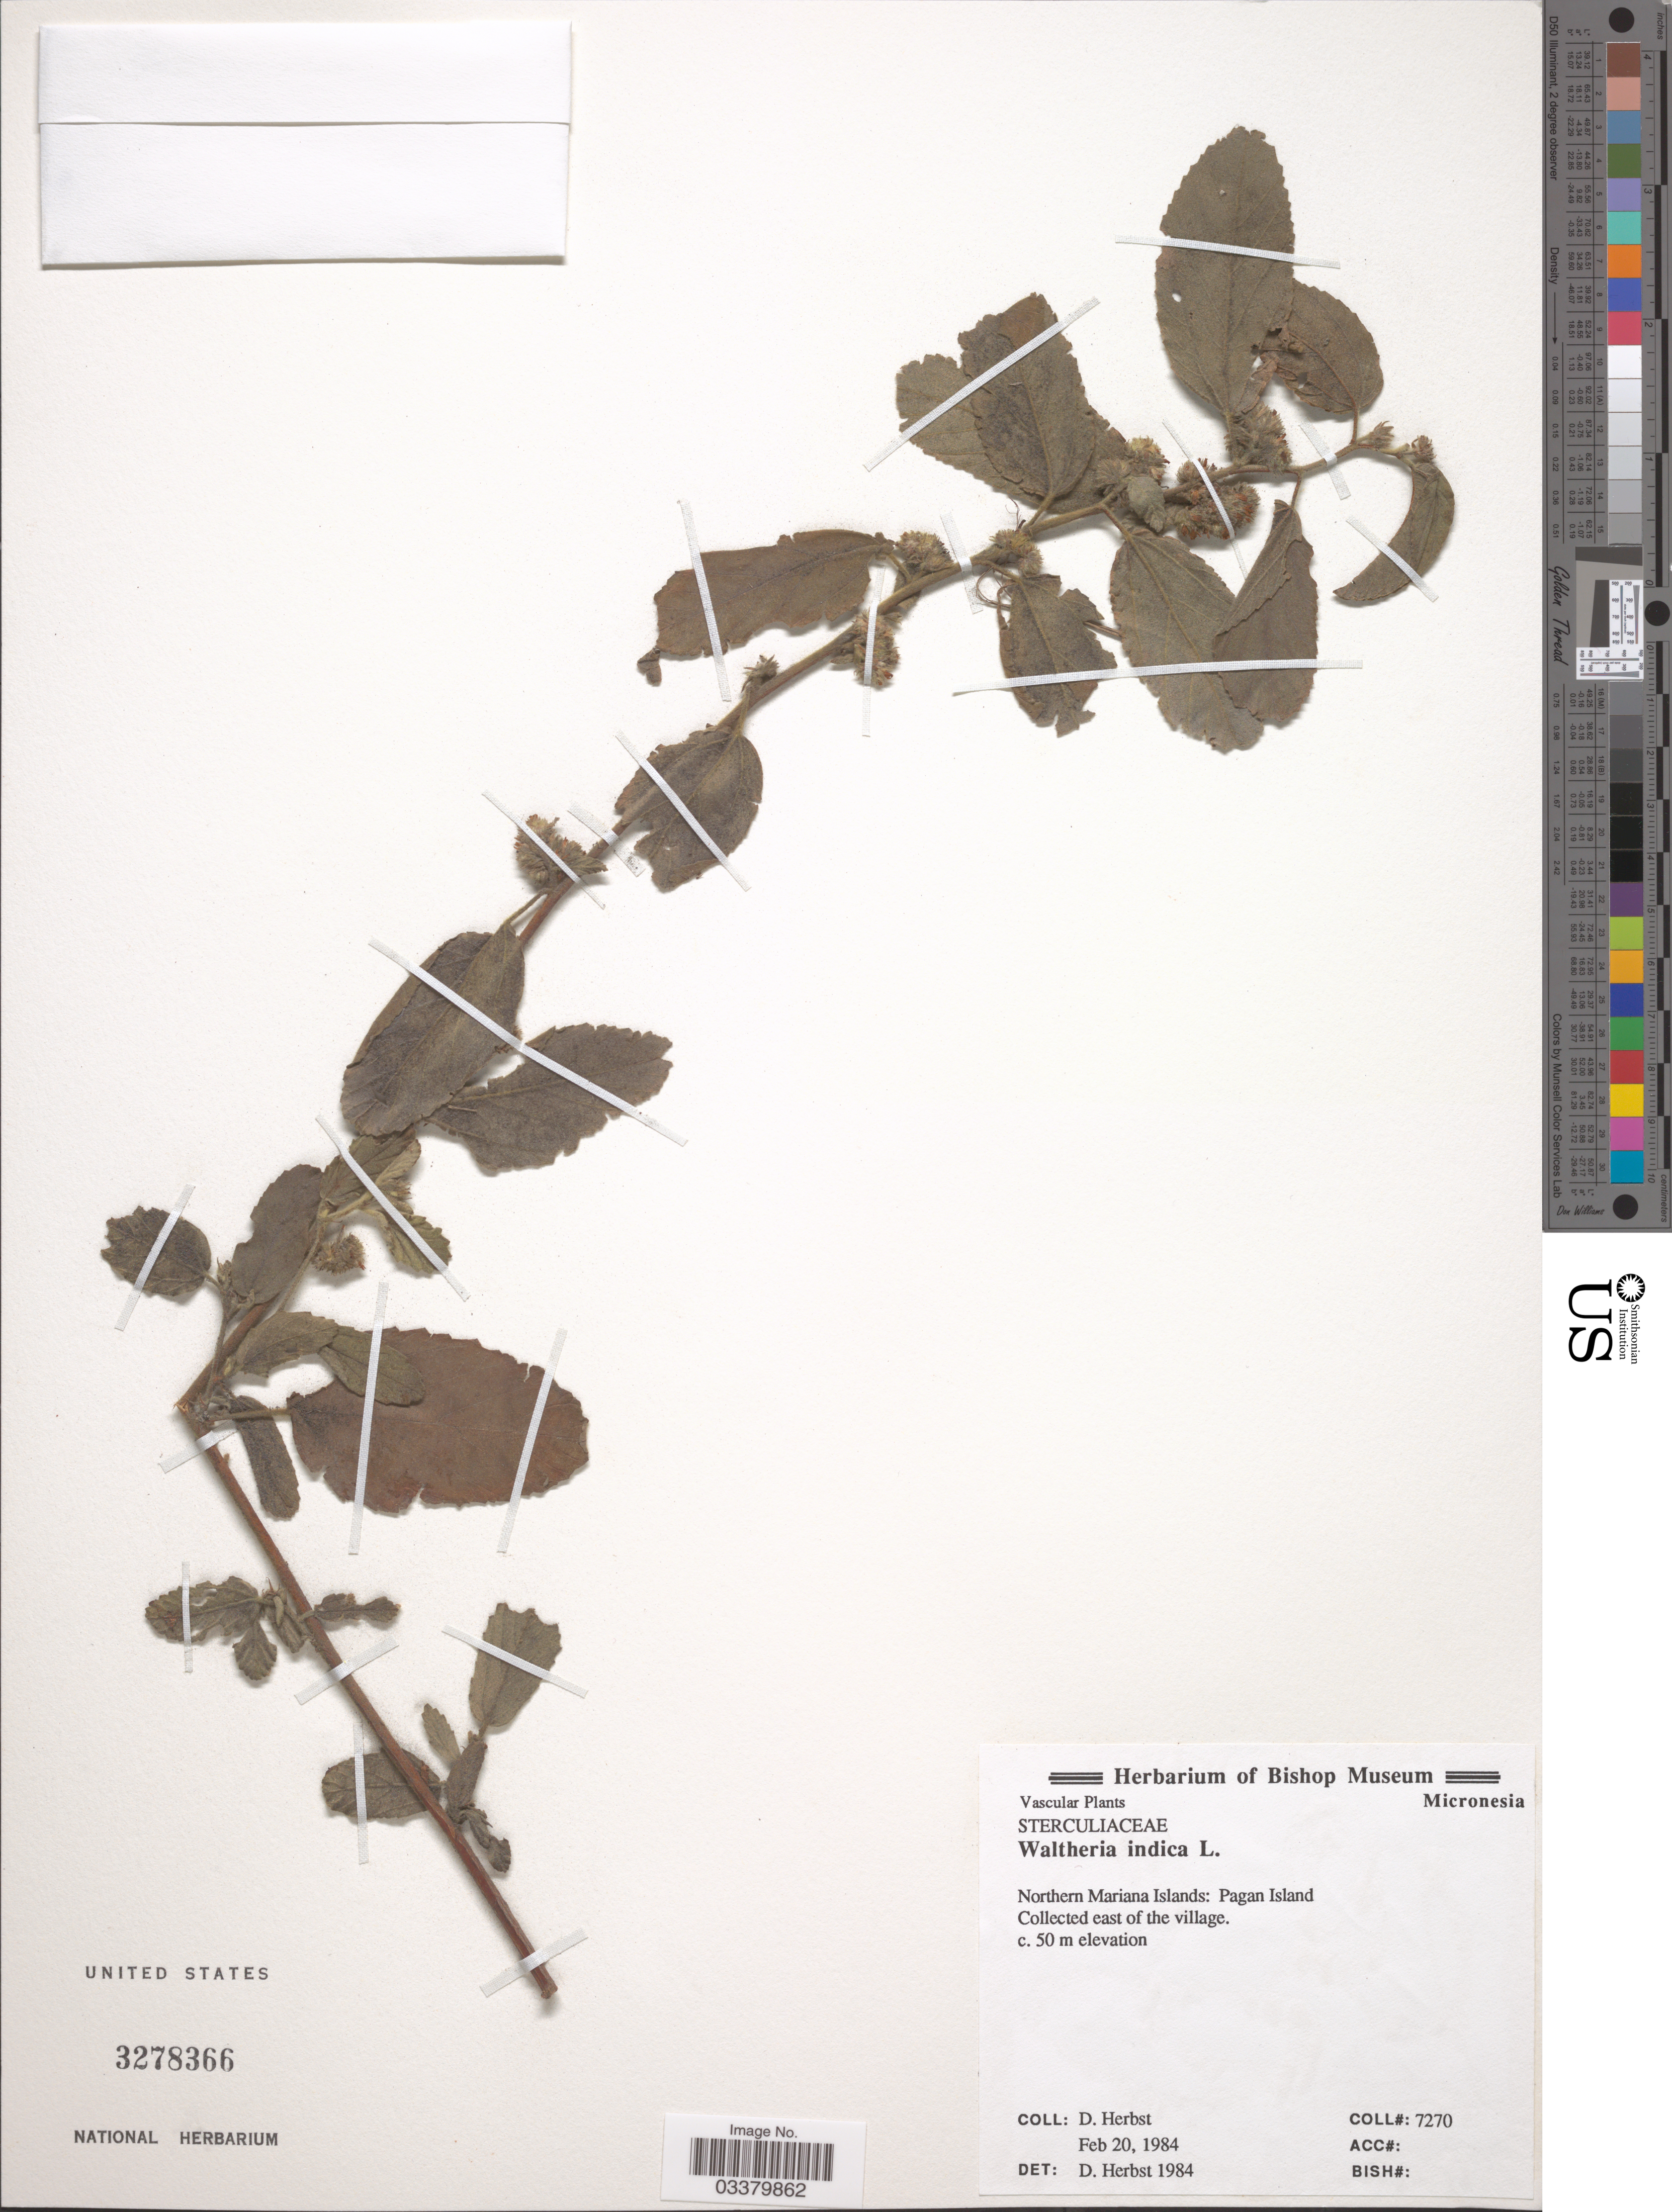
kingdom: Plantae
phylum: Tracheophyta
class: Magnoliopsida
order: Malvales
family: Malvaceae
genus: Waltheria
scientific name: Waltheria indica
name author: L.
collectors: D. Herbst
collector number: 7270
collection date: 1984-02-20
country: Northern Mariana Islands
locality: Pagan Island. Collected east of the village.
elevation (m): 50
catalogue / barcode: US 3278366